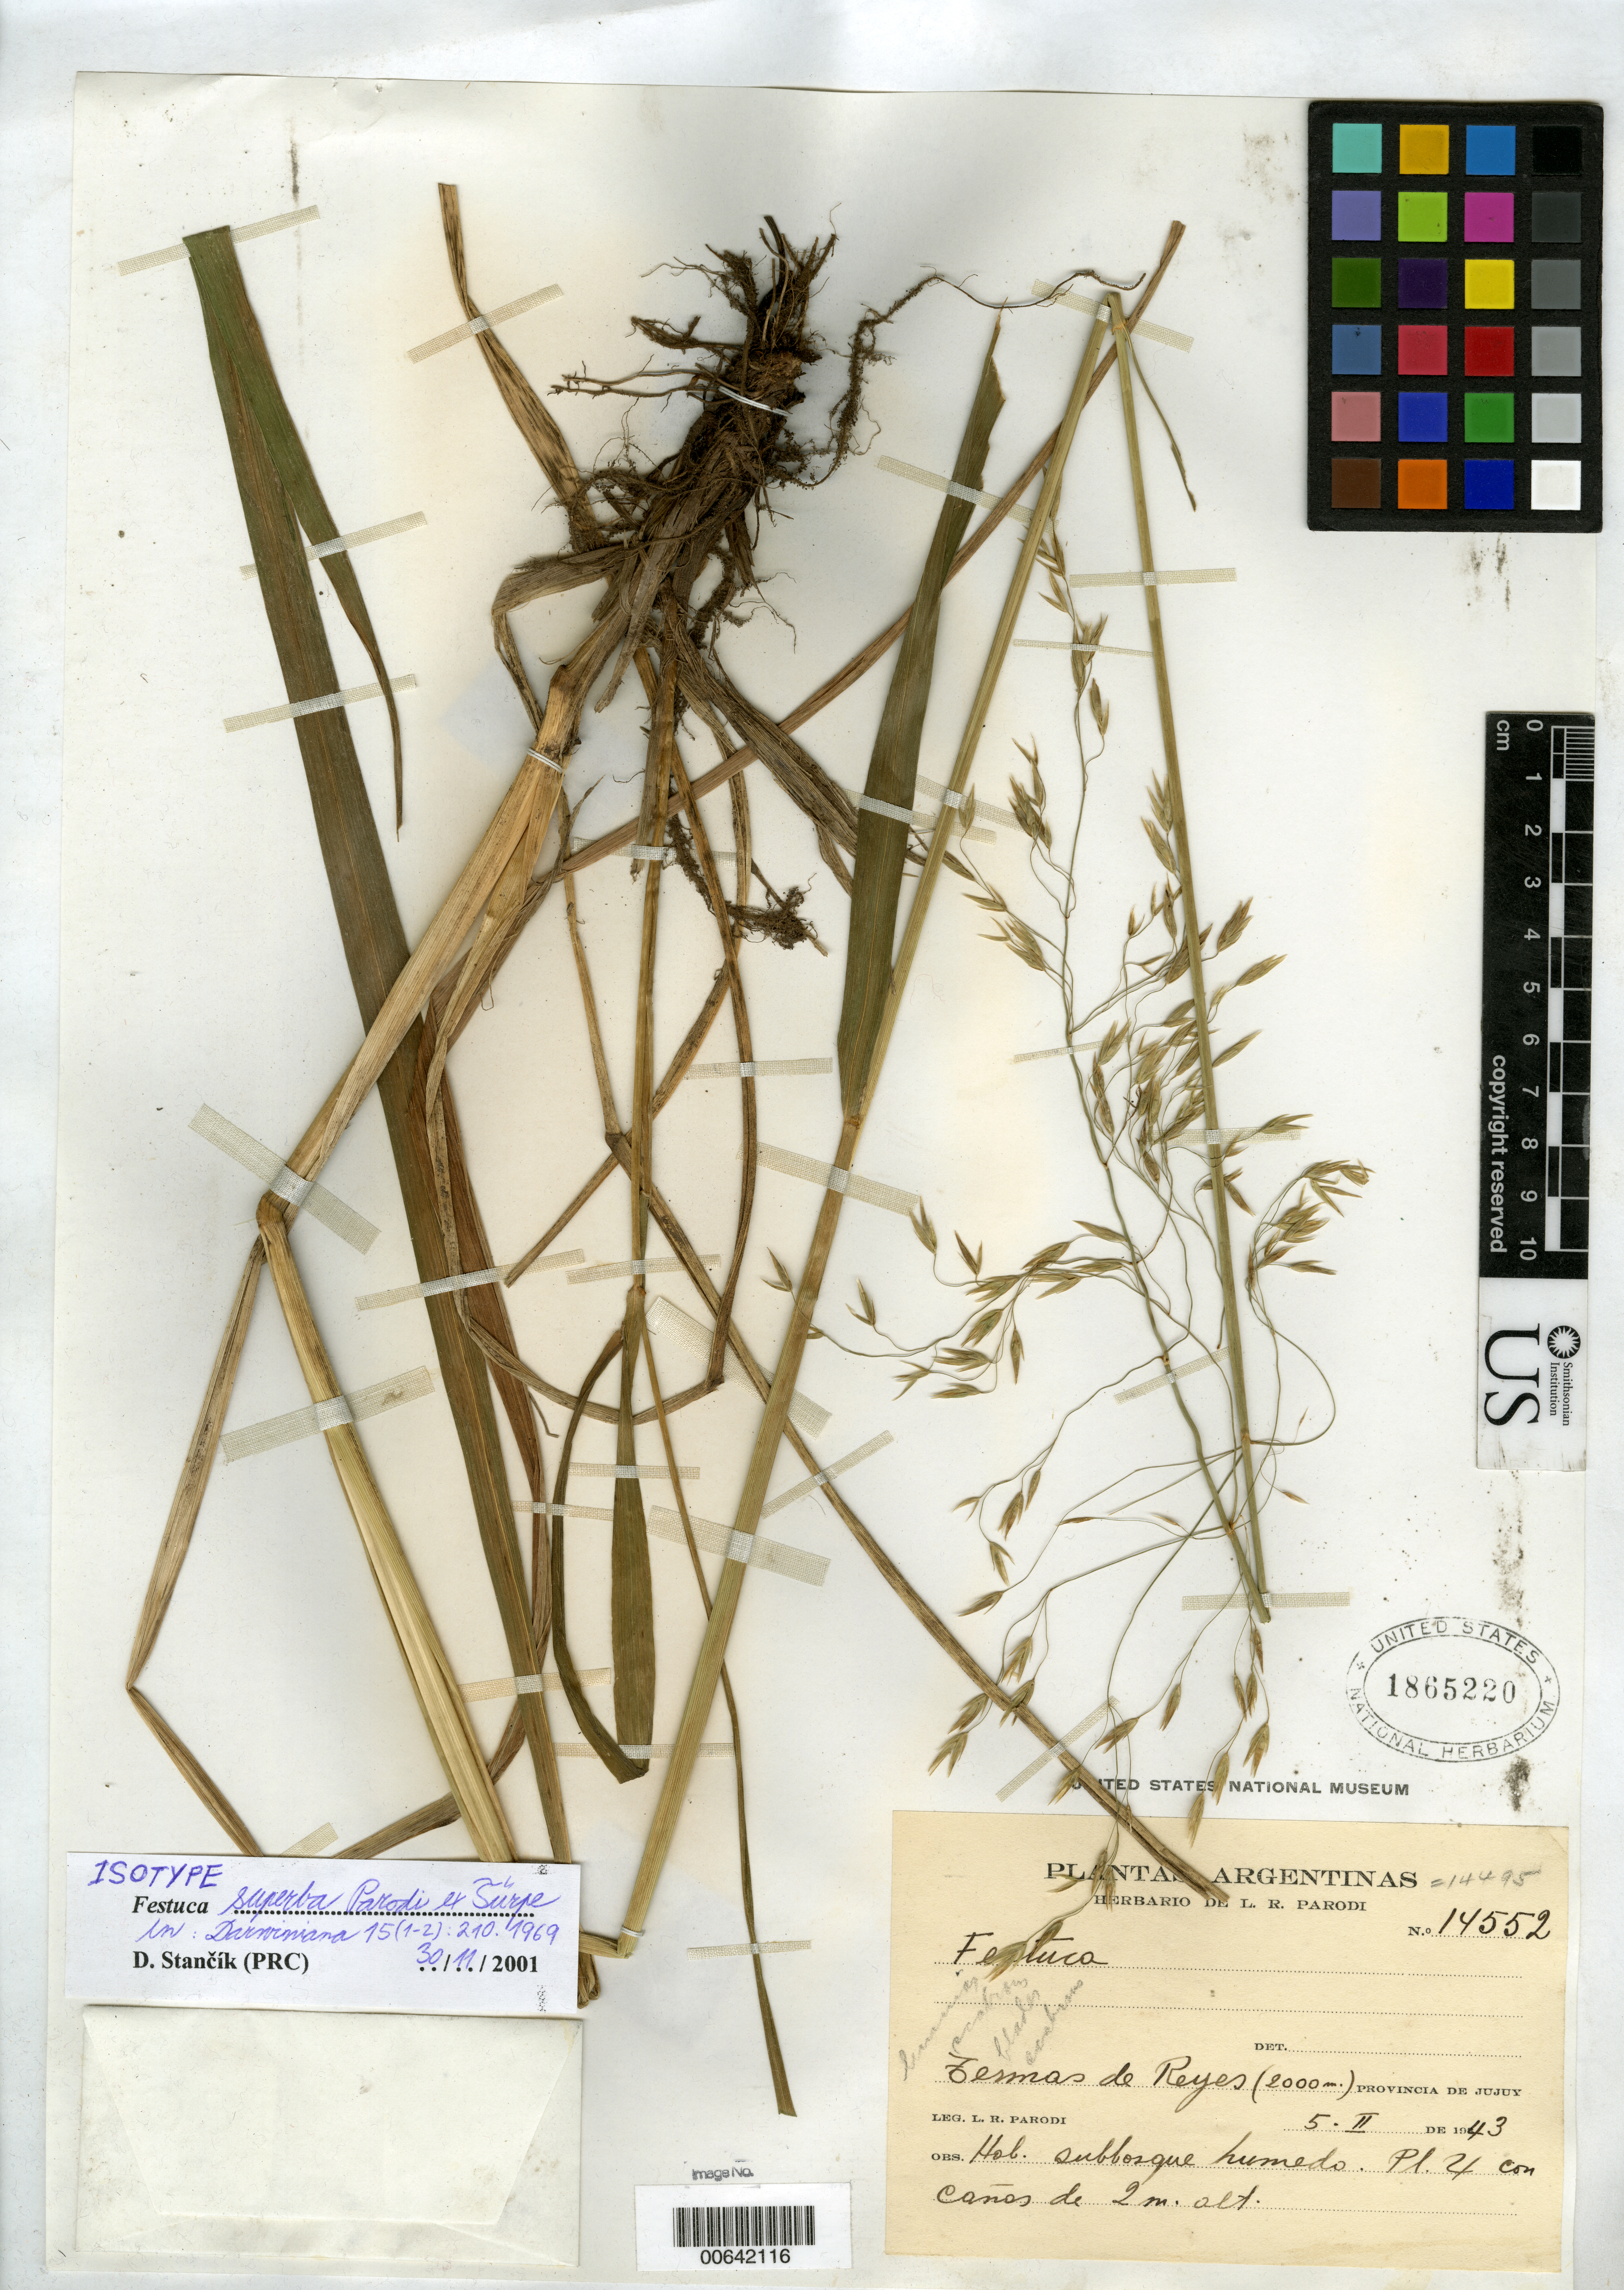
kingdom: Plantae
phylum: Tracheophyta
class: Liliopsida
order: Poales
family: Poaceae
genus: Festuca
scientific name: Festuca superba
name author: Parodi ex Türpe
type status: Isotype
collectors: L. R. Parodi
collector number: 14552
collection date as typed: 05 Feb 1943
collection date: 1943-02-05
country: Argentina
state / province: Jujuy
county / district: Capital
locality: Termas de Reyes.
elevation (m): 2000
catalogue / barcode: US 1865220